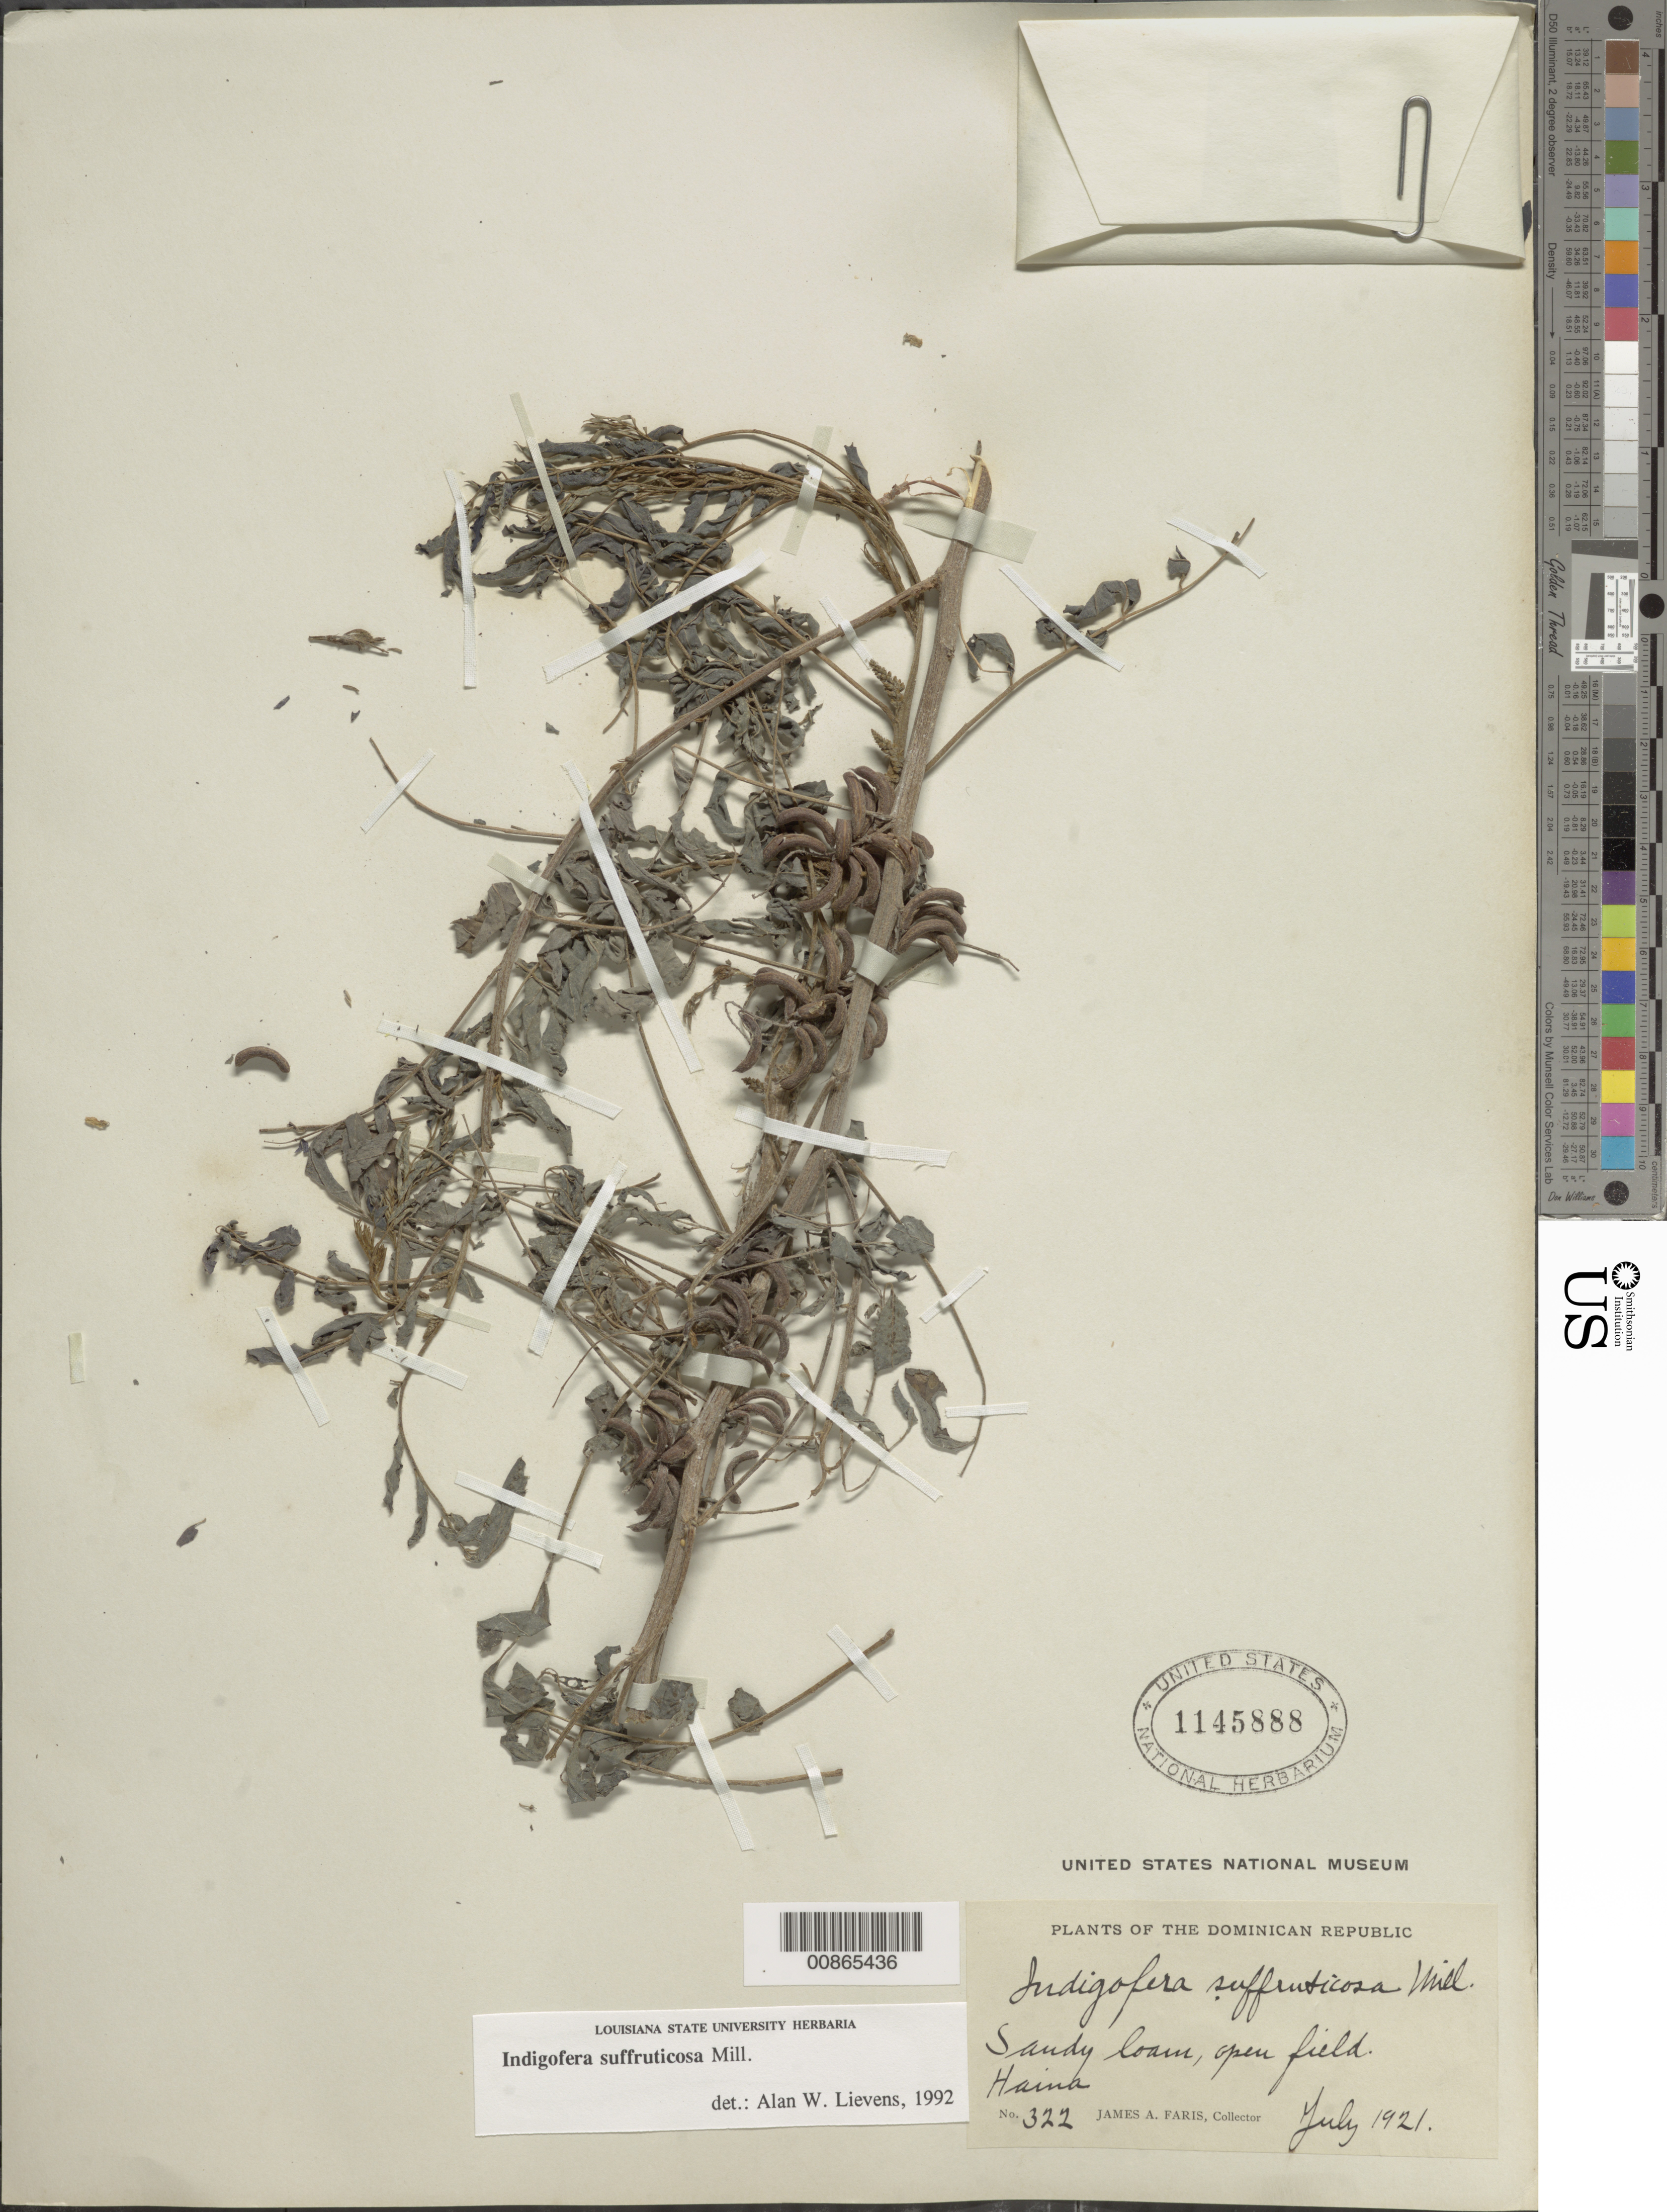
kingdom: Plantae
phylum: Tracheophyta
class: Magnoliopsida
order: Fabales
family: Fabaceae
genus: Indigofera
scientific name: Indigofera suffruticosa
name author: Mill.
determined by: Lievens, A. W., (LSU), Louisiana State University Herbarium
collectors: J. Faris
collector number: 322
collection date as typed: Jul 1921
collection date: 1921-07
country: Dominican Republic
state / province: San Cristóbal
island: Hispaniola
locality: Haina.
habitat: Sandy loam, open field.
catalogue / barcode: US 1145888